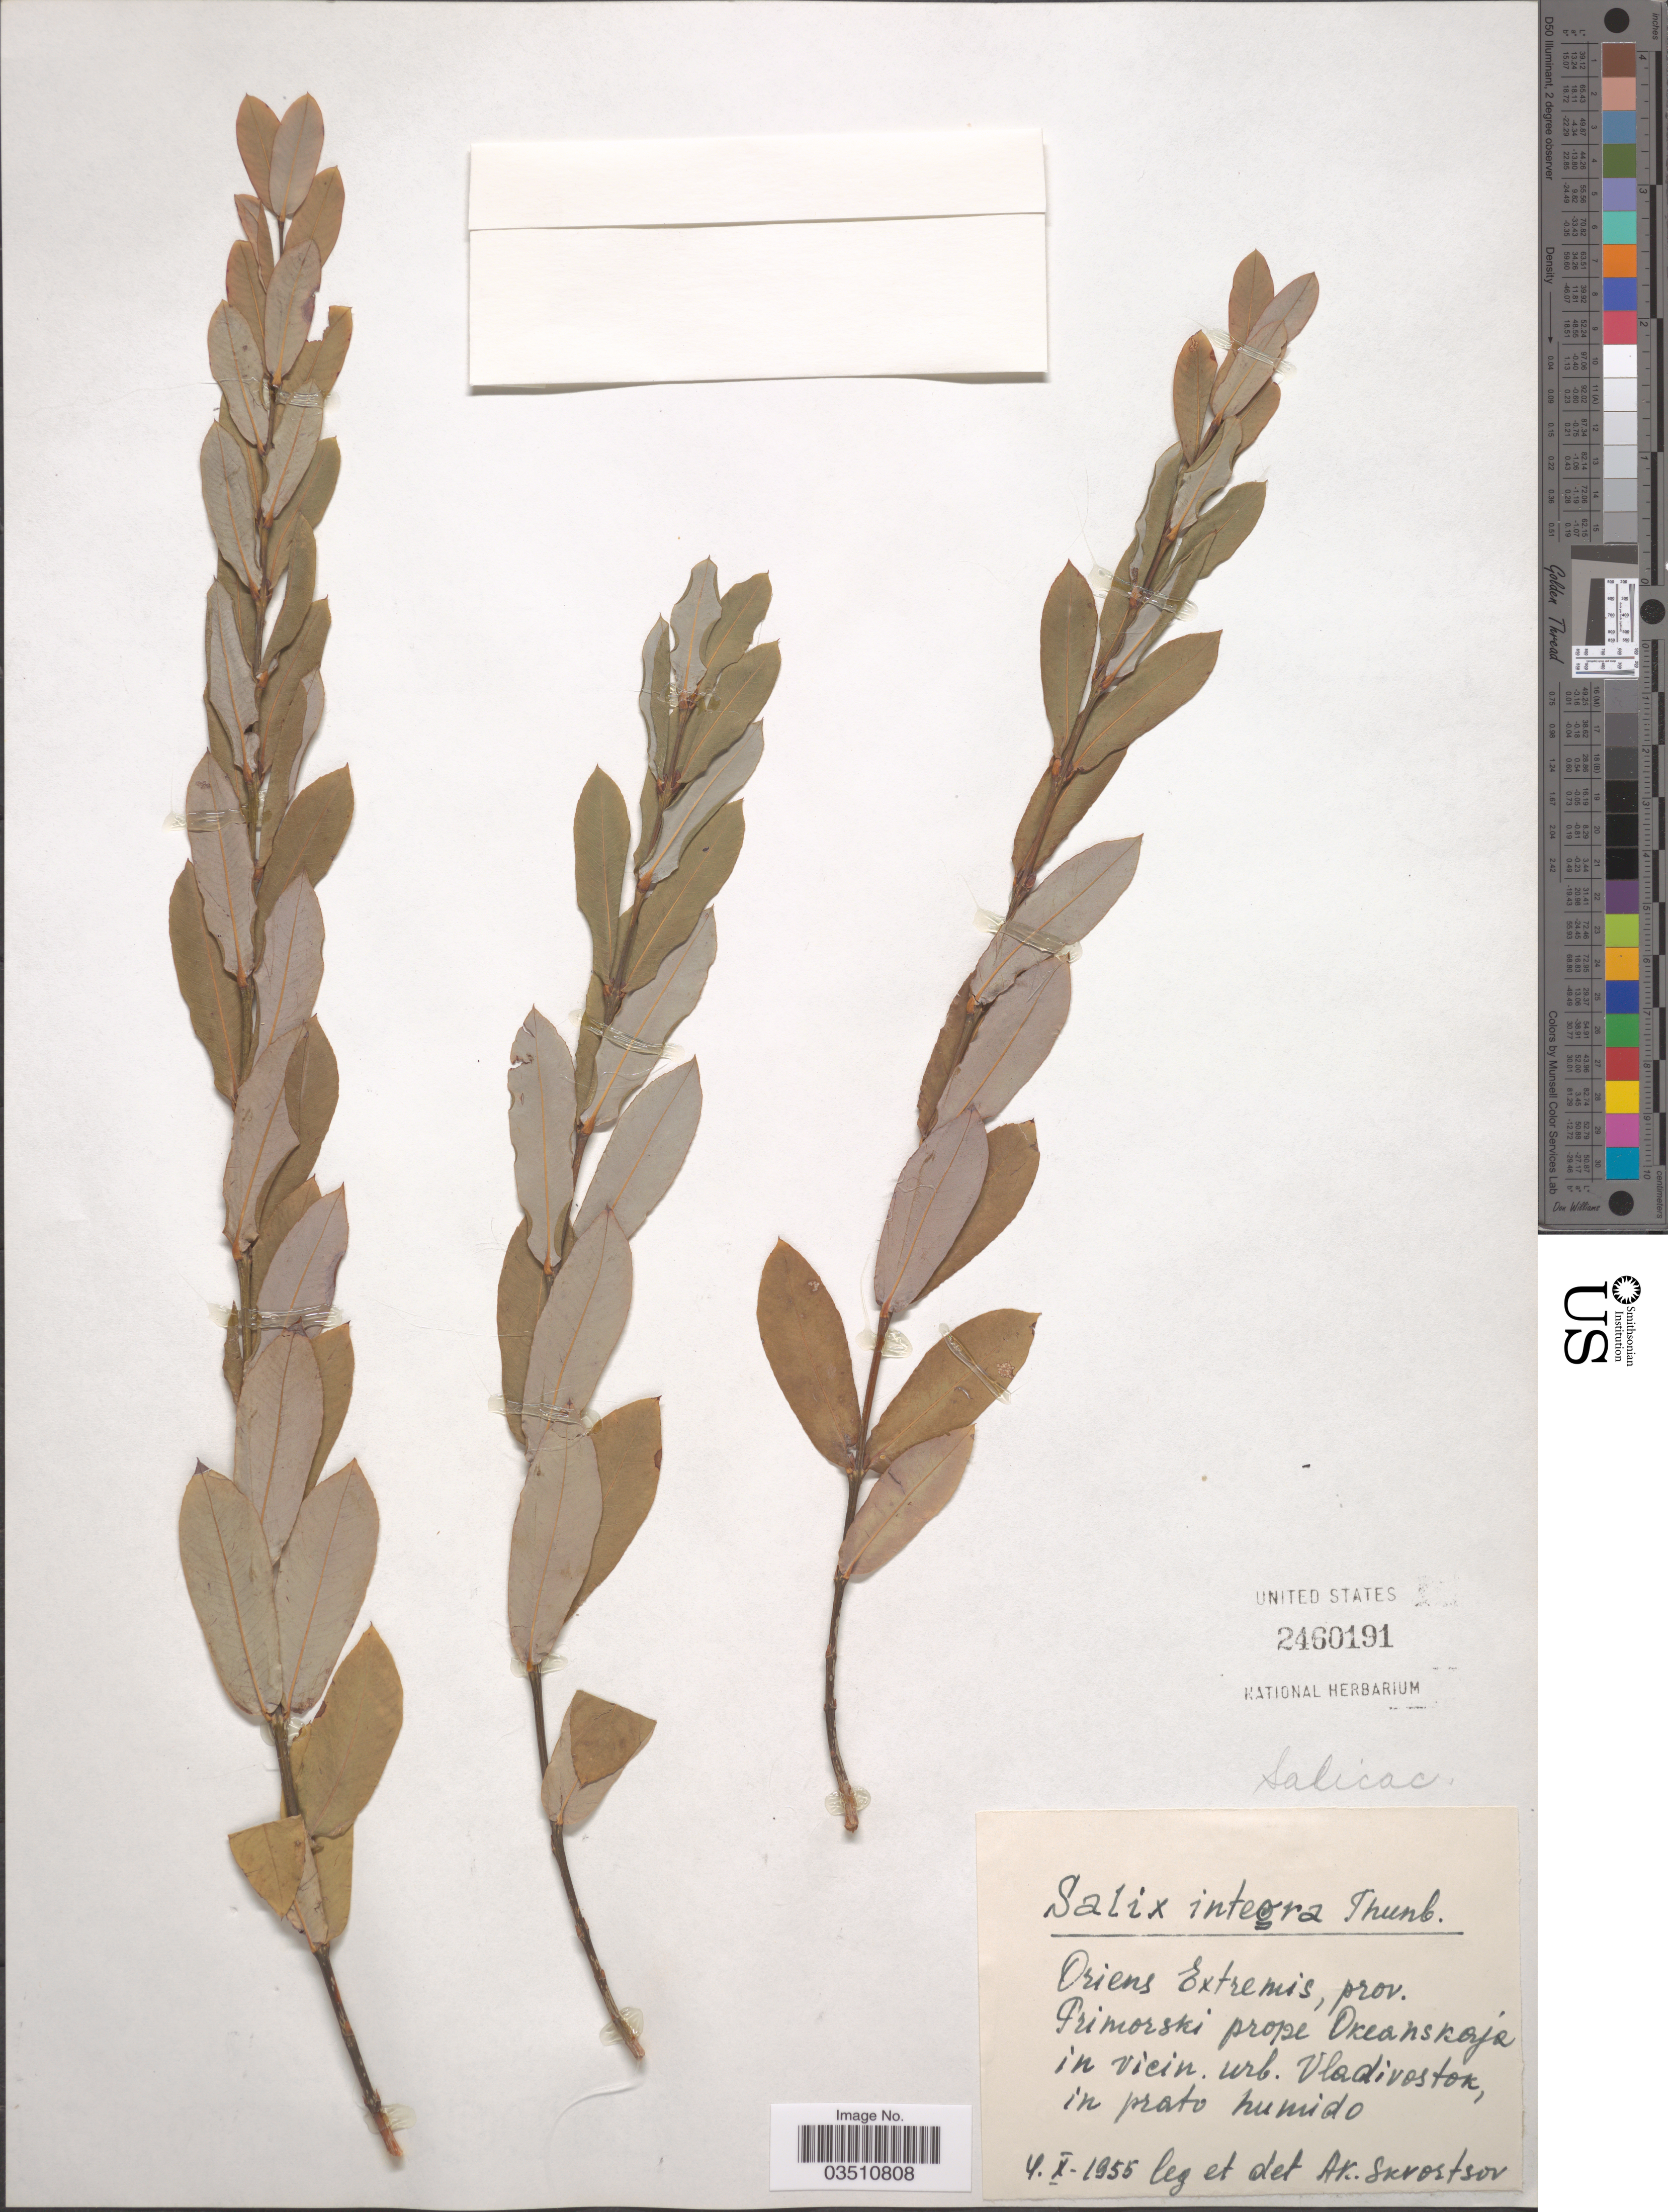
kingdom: Plantae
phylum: Tracheophyta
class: Magnoliopsida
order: Malpighiales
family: Salicaceae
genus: Salix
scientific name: Salix integra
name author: Thunb.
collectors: A. K. Skvortsov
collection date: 1955-10-04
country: Russian Federation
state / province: Primorsky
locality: Oriens Extremis, prov. Primorski prope Okeanskaja in vicin. urb. Vladivostok.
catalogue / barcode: US 2460191